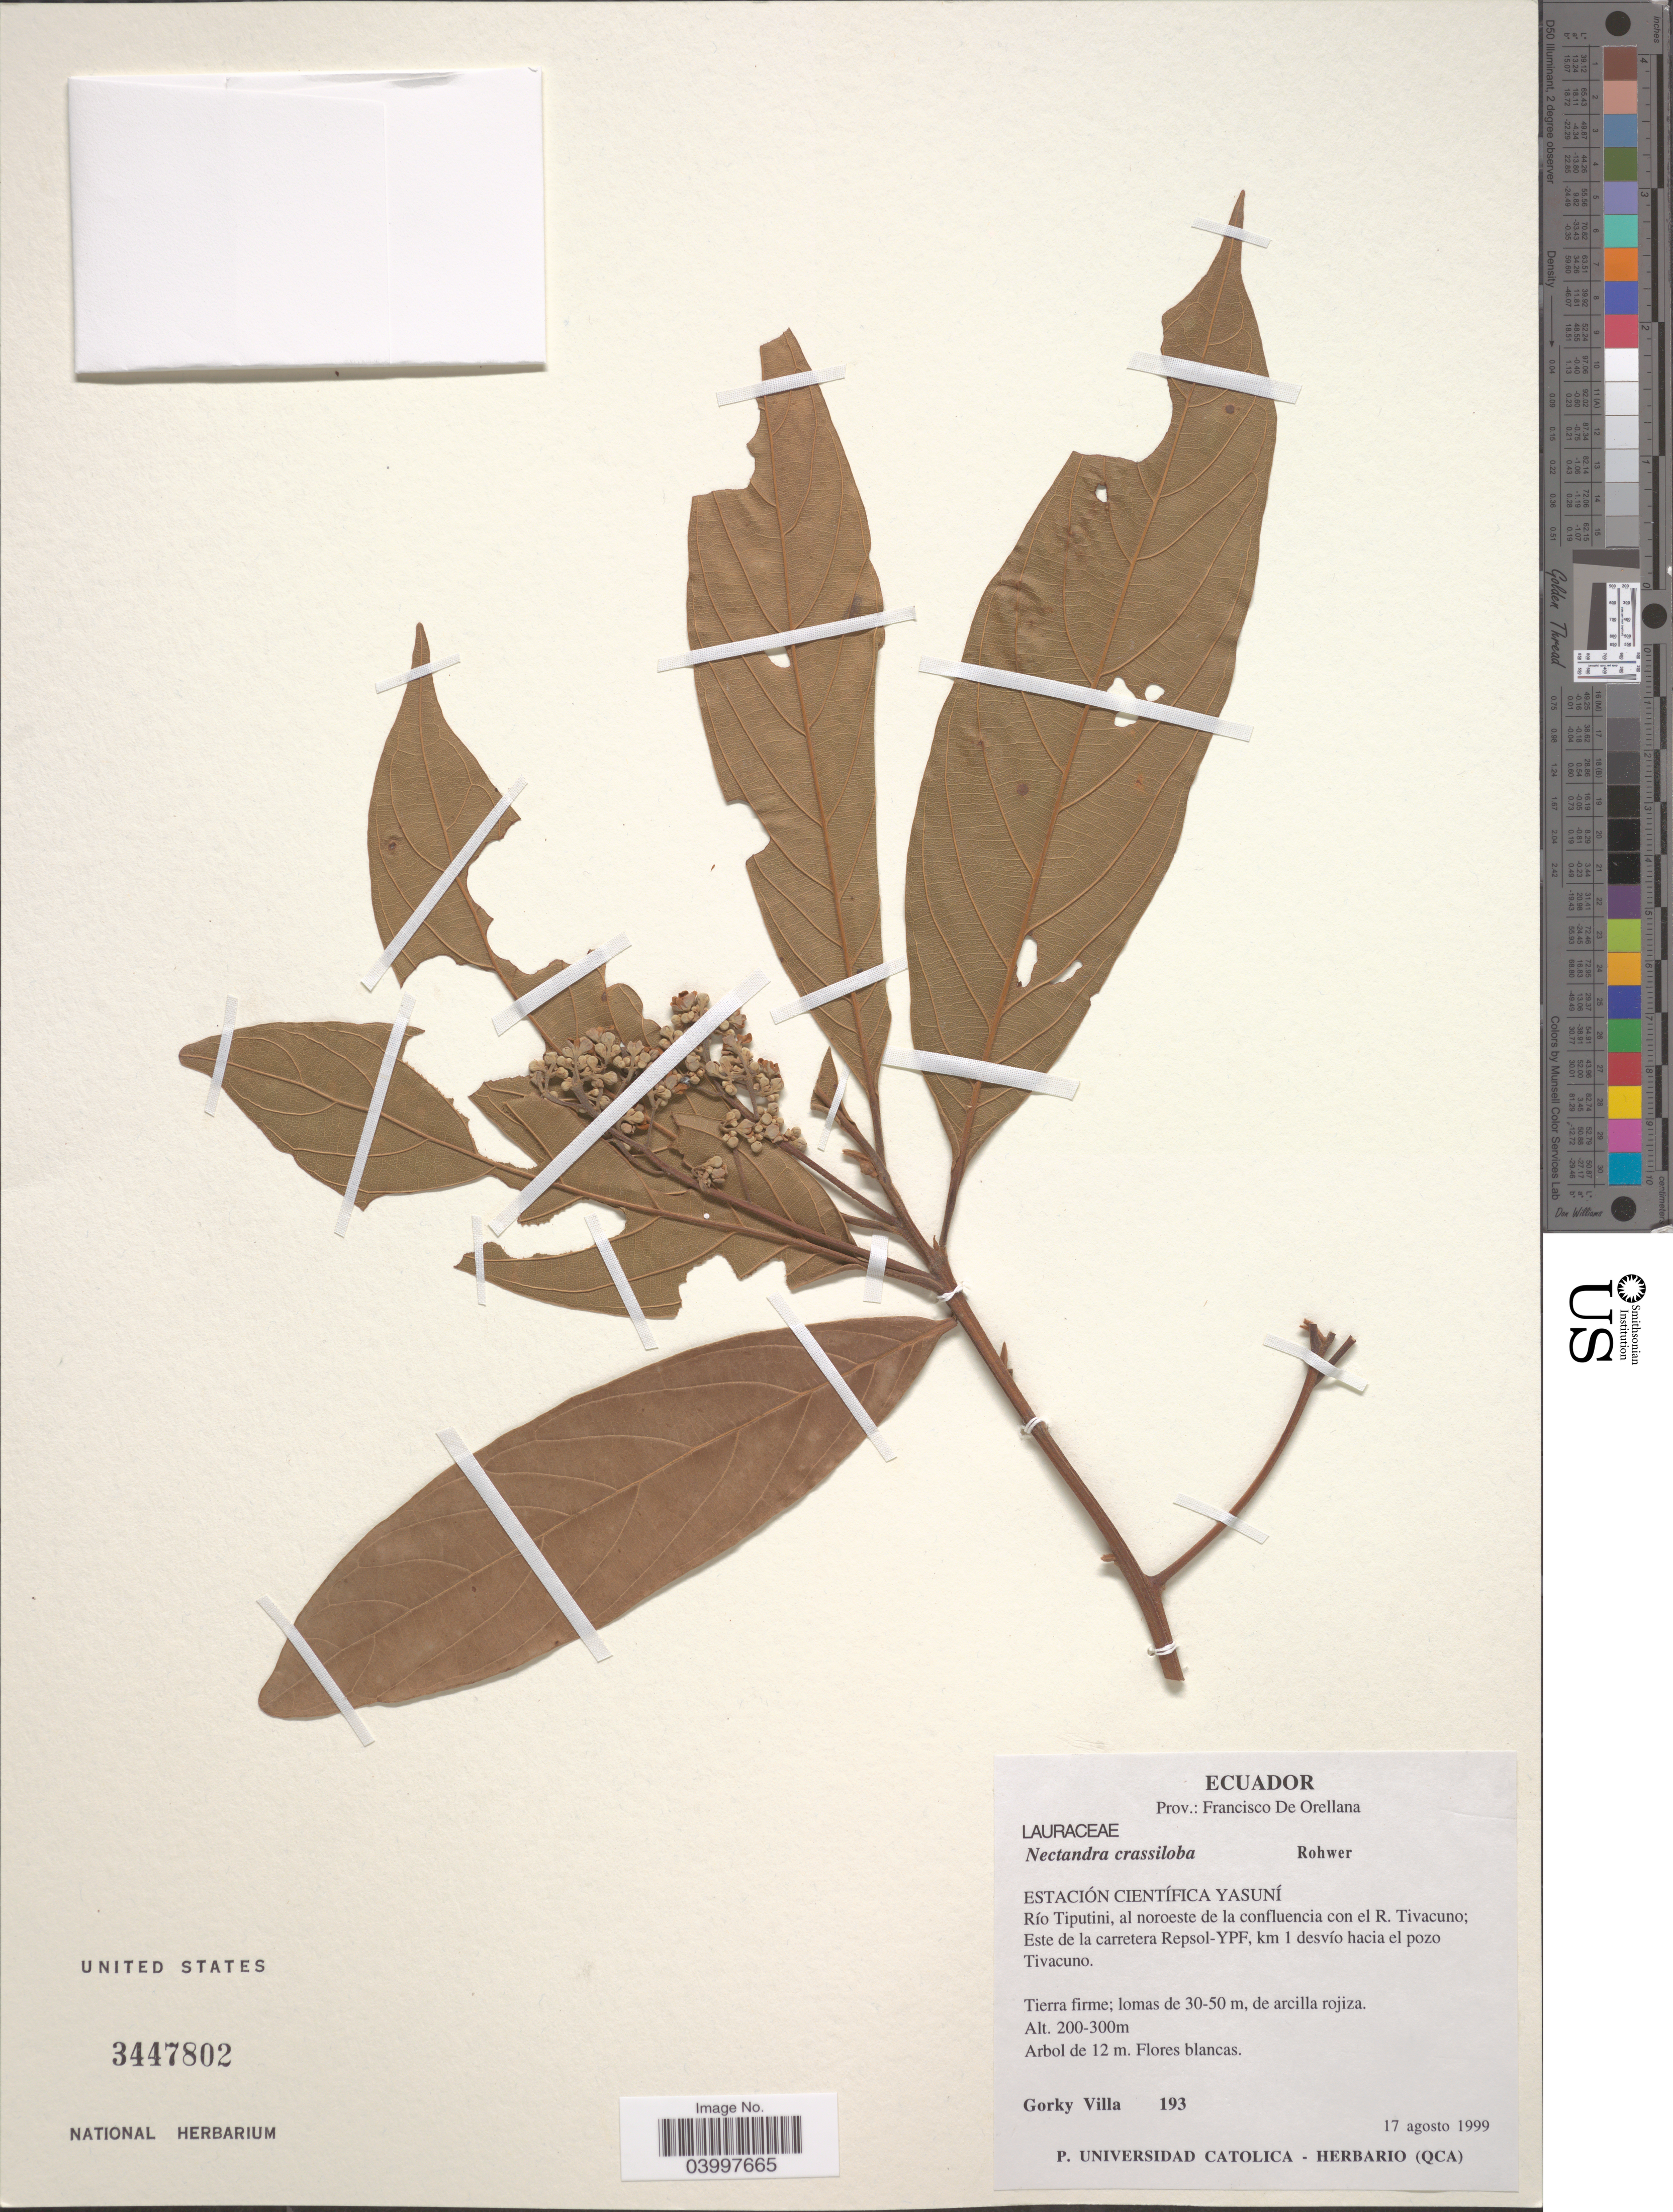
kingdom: Plantae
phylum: Tracheophyta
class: Magnoliopsida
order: Laurales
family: Lauraceae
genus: Nectandra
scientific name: Nectandra crassiloba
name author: Rohwer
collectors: G. Villa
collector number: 193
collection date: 1999-08-17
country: Ecuador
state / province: Orellana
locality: Prov.: Francisco De Orellana. Estación Científica Yasuní. Río Tiputini, al noroeste de la confluencia con el R. Tivacuno; Este de la carretera Repsol-YPF, km 1 desvío hacia el pozo Tivacuno.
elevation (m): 200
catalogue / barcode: US 3447802